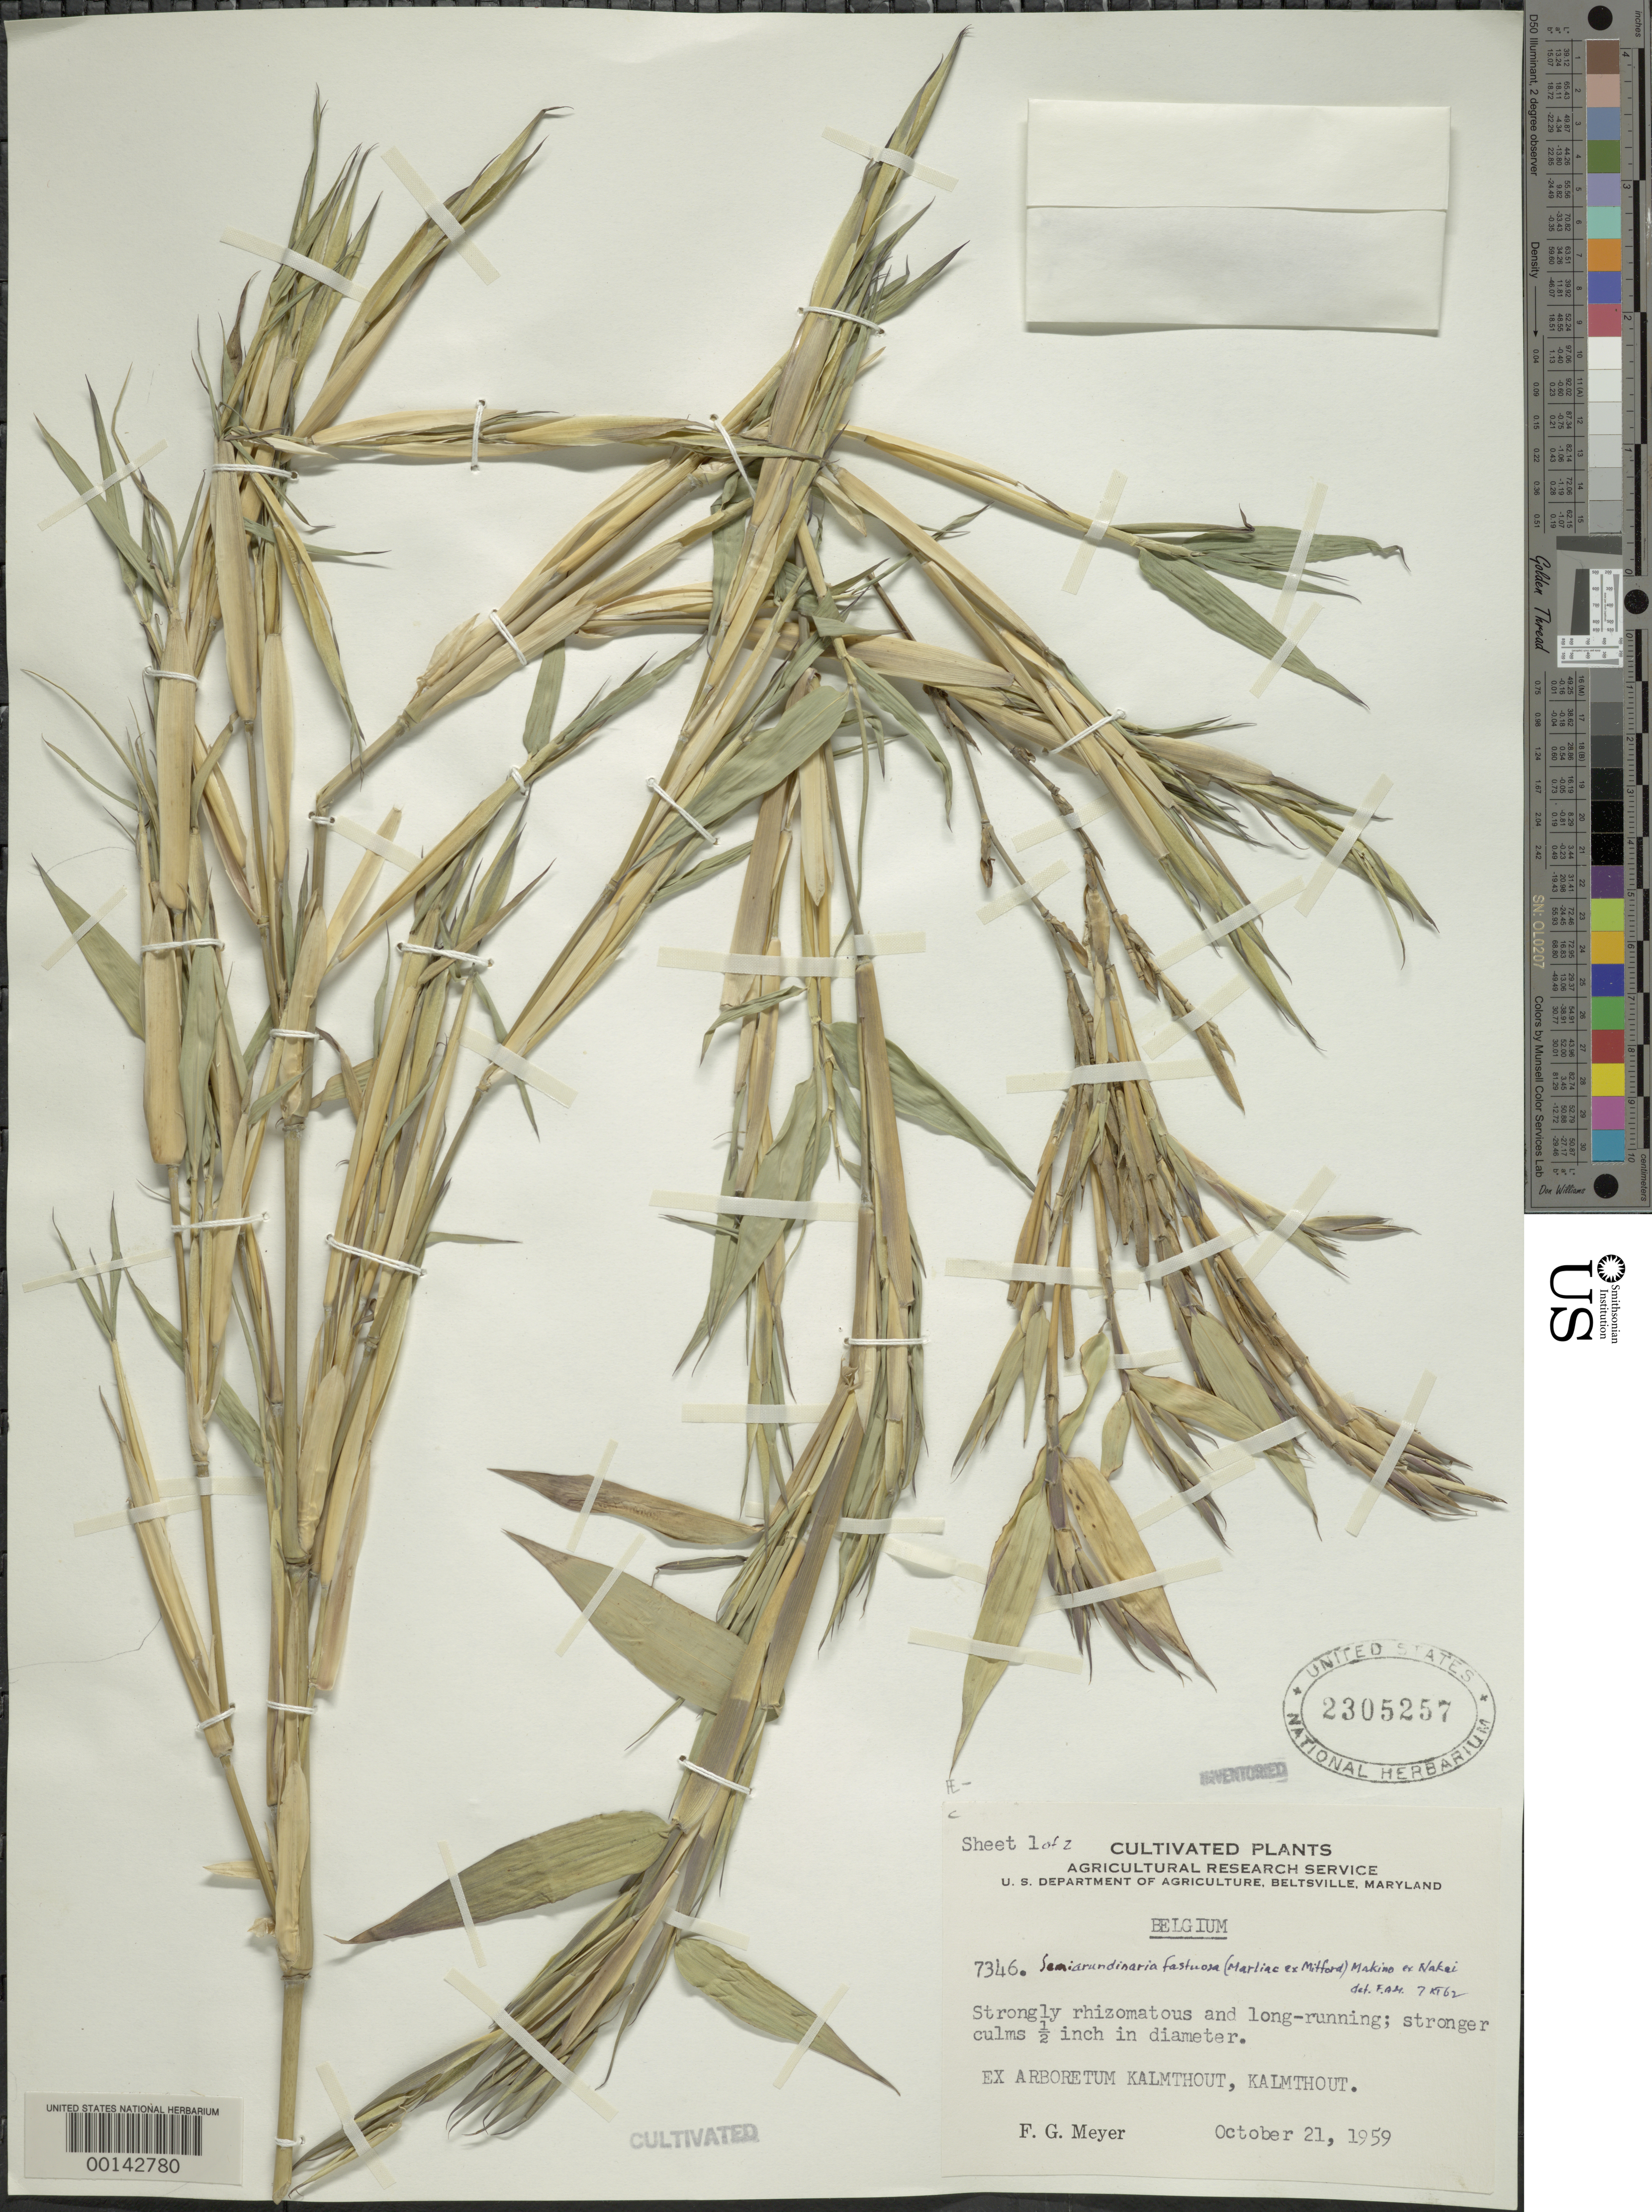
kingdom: Plantae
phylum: Tracheophyta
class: Liliopsida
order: Poales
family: Poaceae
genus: Semiarundinaria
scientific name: Semiarundinaria fastuosa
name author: Makino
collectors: F. G. Meyer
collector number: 7346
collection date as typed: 21 Oct 1959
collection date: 1959-10-21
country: Belgium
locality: Kalmthout, Kalmthout Arboretum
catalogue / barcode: US 2305257